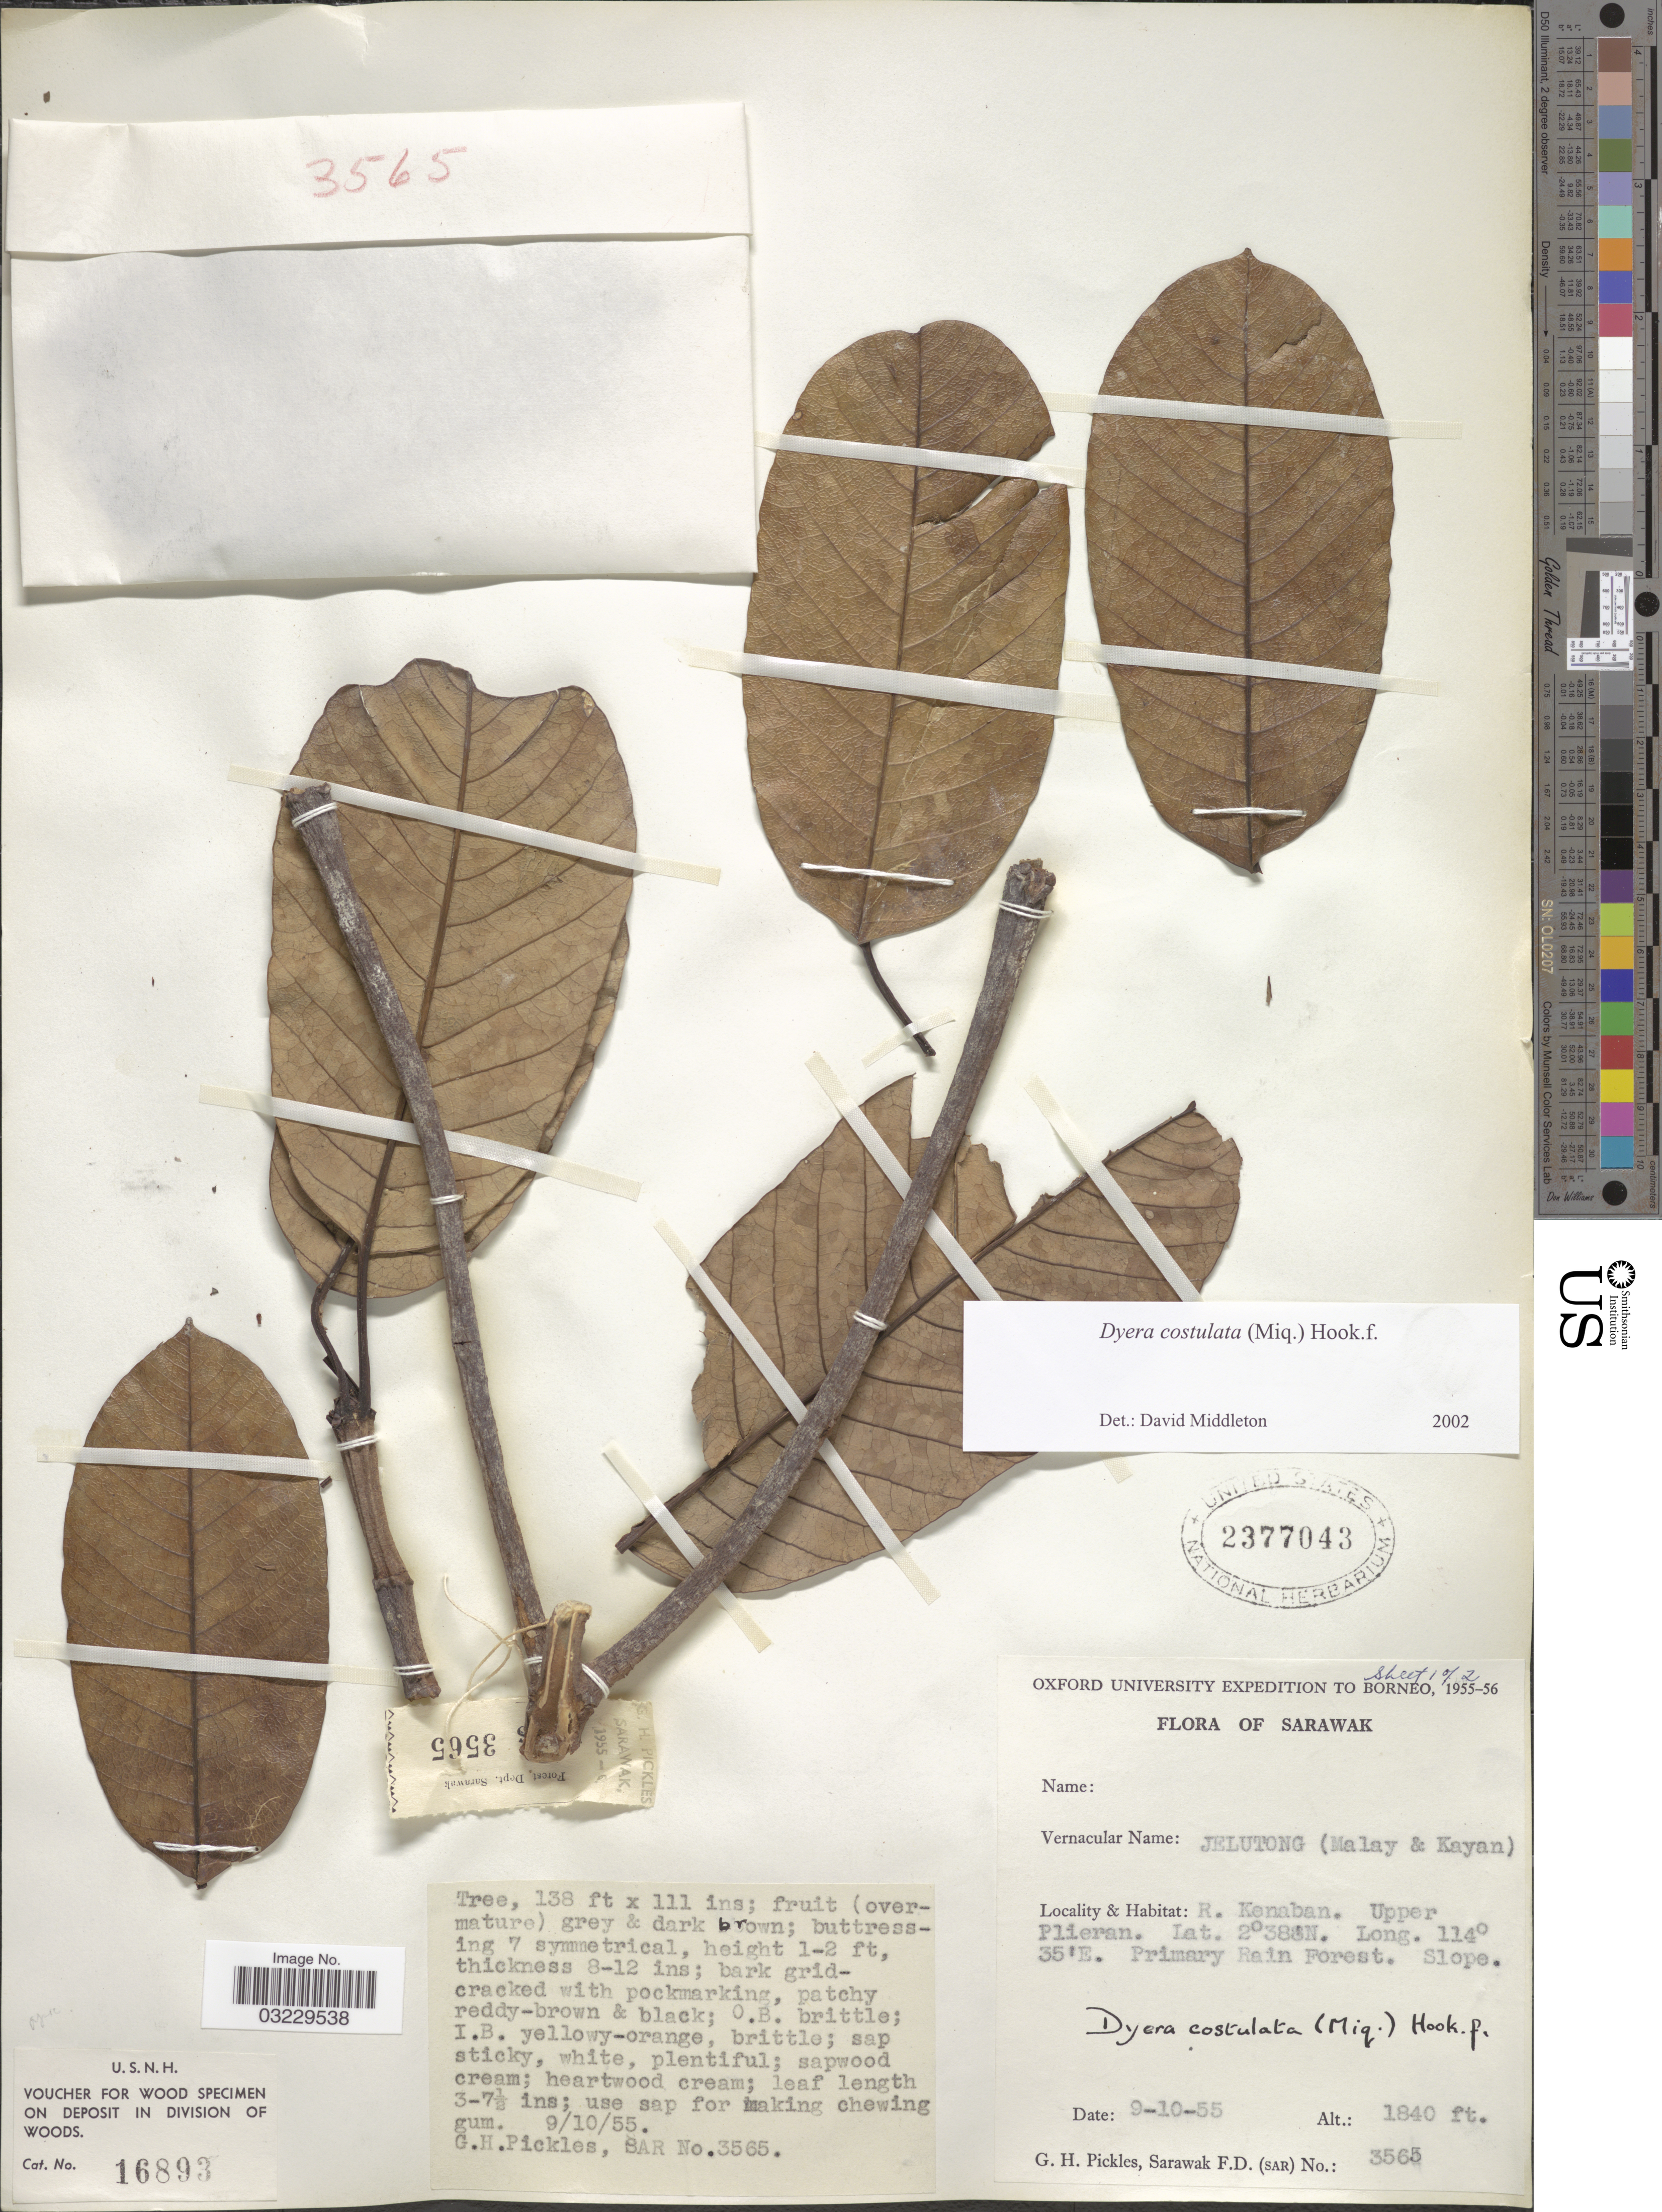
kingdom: Plantae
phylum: Tracheophyta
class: Magnoliopsida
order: Gentianales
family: Apocynaceae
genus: Dyera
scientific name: Dyera costulata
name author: (Miq.) Hook. f.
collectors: G. Pickles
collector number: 3565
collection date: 1955-10-09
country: Malaysia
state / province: Sarawak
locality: Borneo. R. Kenaban. Upper Plieran.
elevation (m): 561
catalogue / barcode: US 2377043